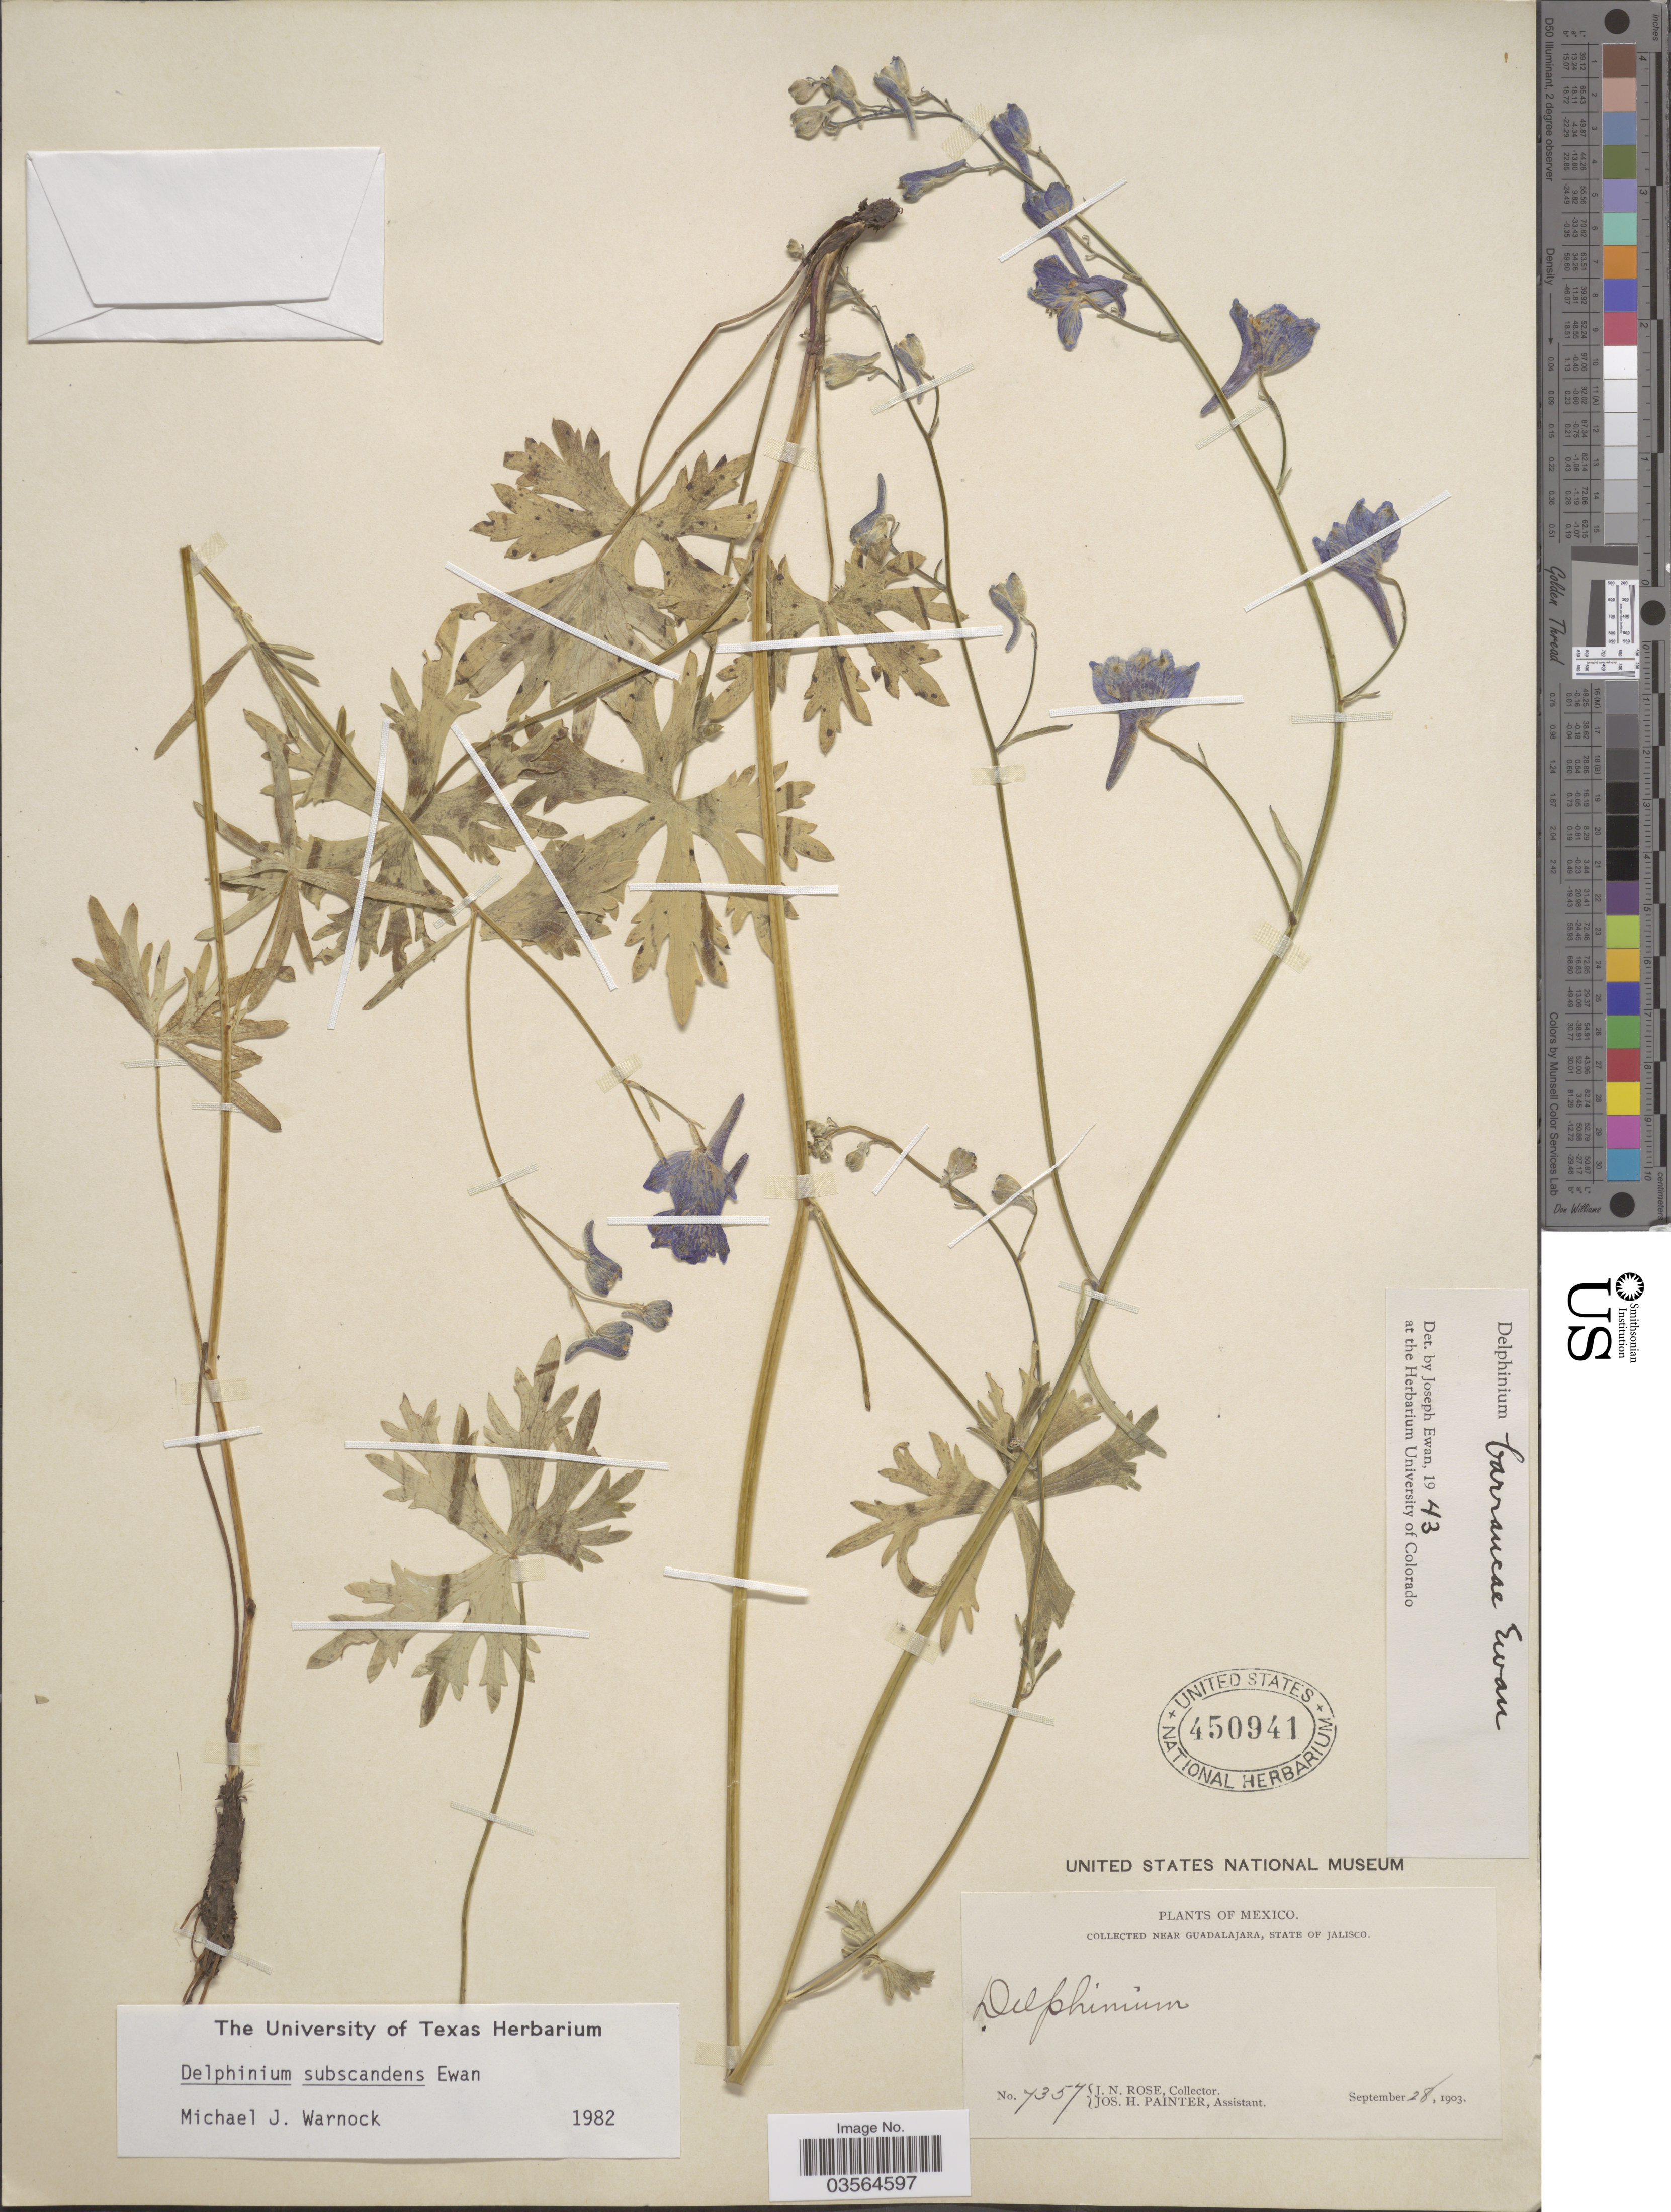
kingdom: Plantae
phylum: Tracheophyta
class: Magnoliopsida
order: Ranunculales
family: Ranunculaceae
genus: Delphinium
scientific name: Delphinium subscandens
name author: Ewan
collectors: J. N. Rose & J. H. Painter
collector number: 7357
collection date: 1903-09-28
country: Mexico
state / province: Jalisco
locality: Near Guadalajara.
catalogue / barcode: US 450941